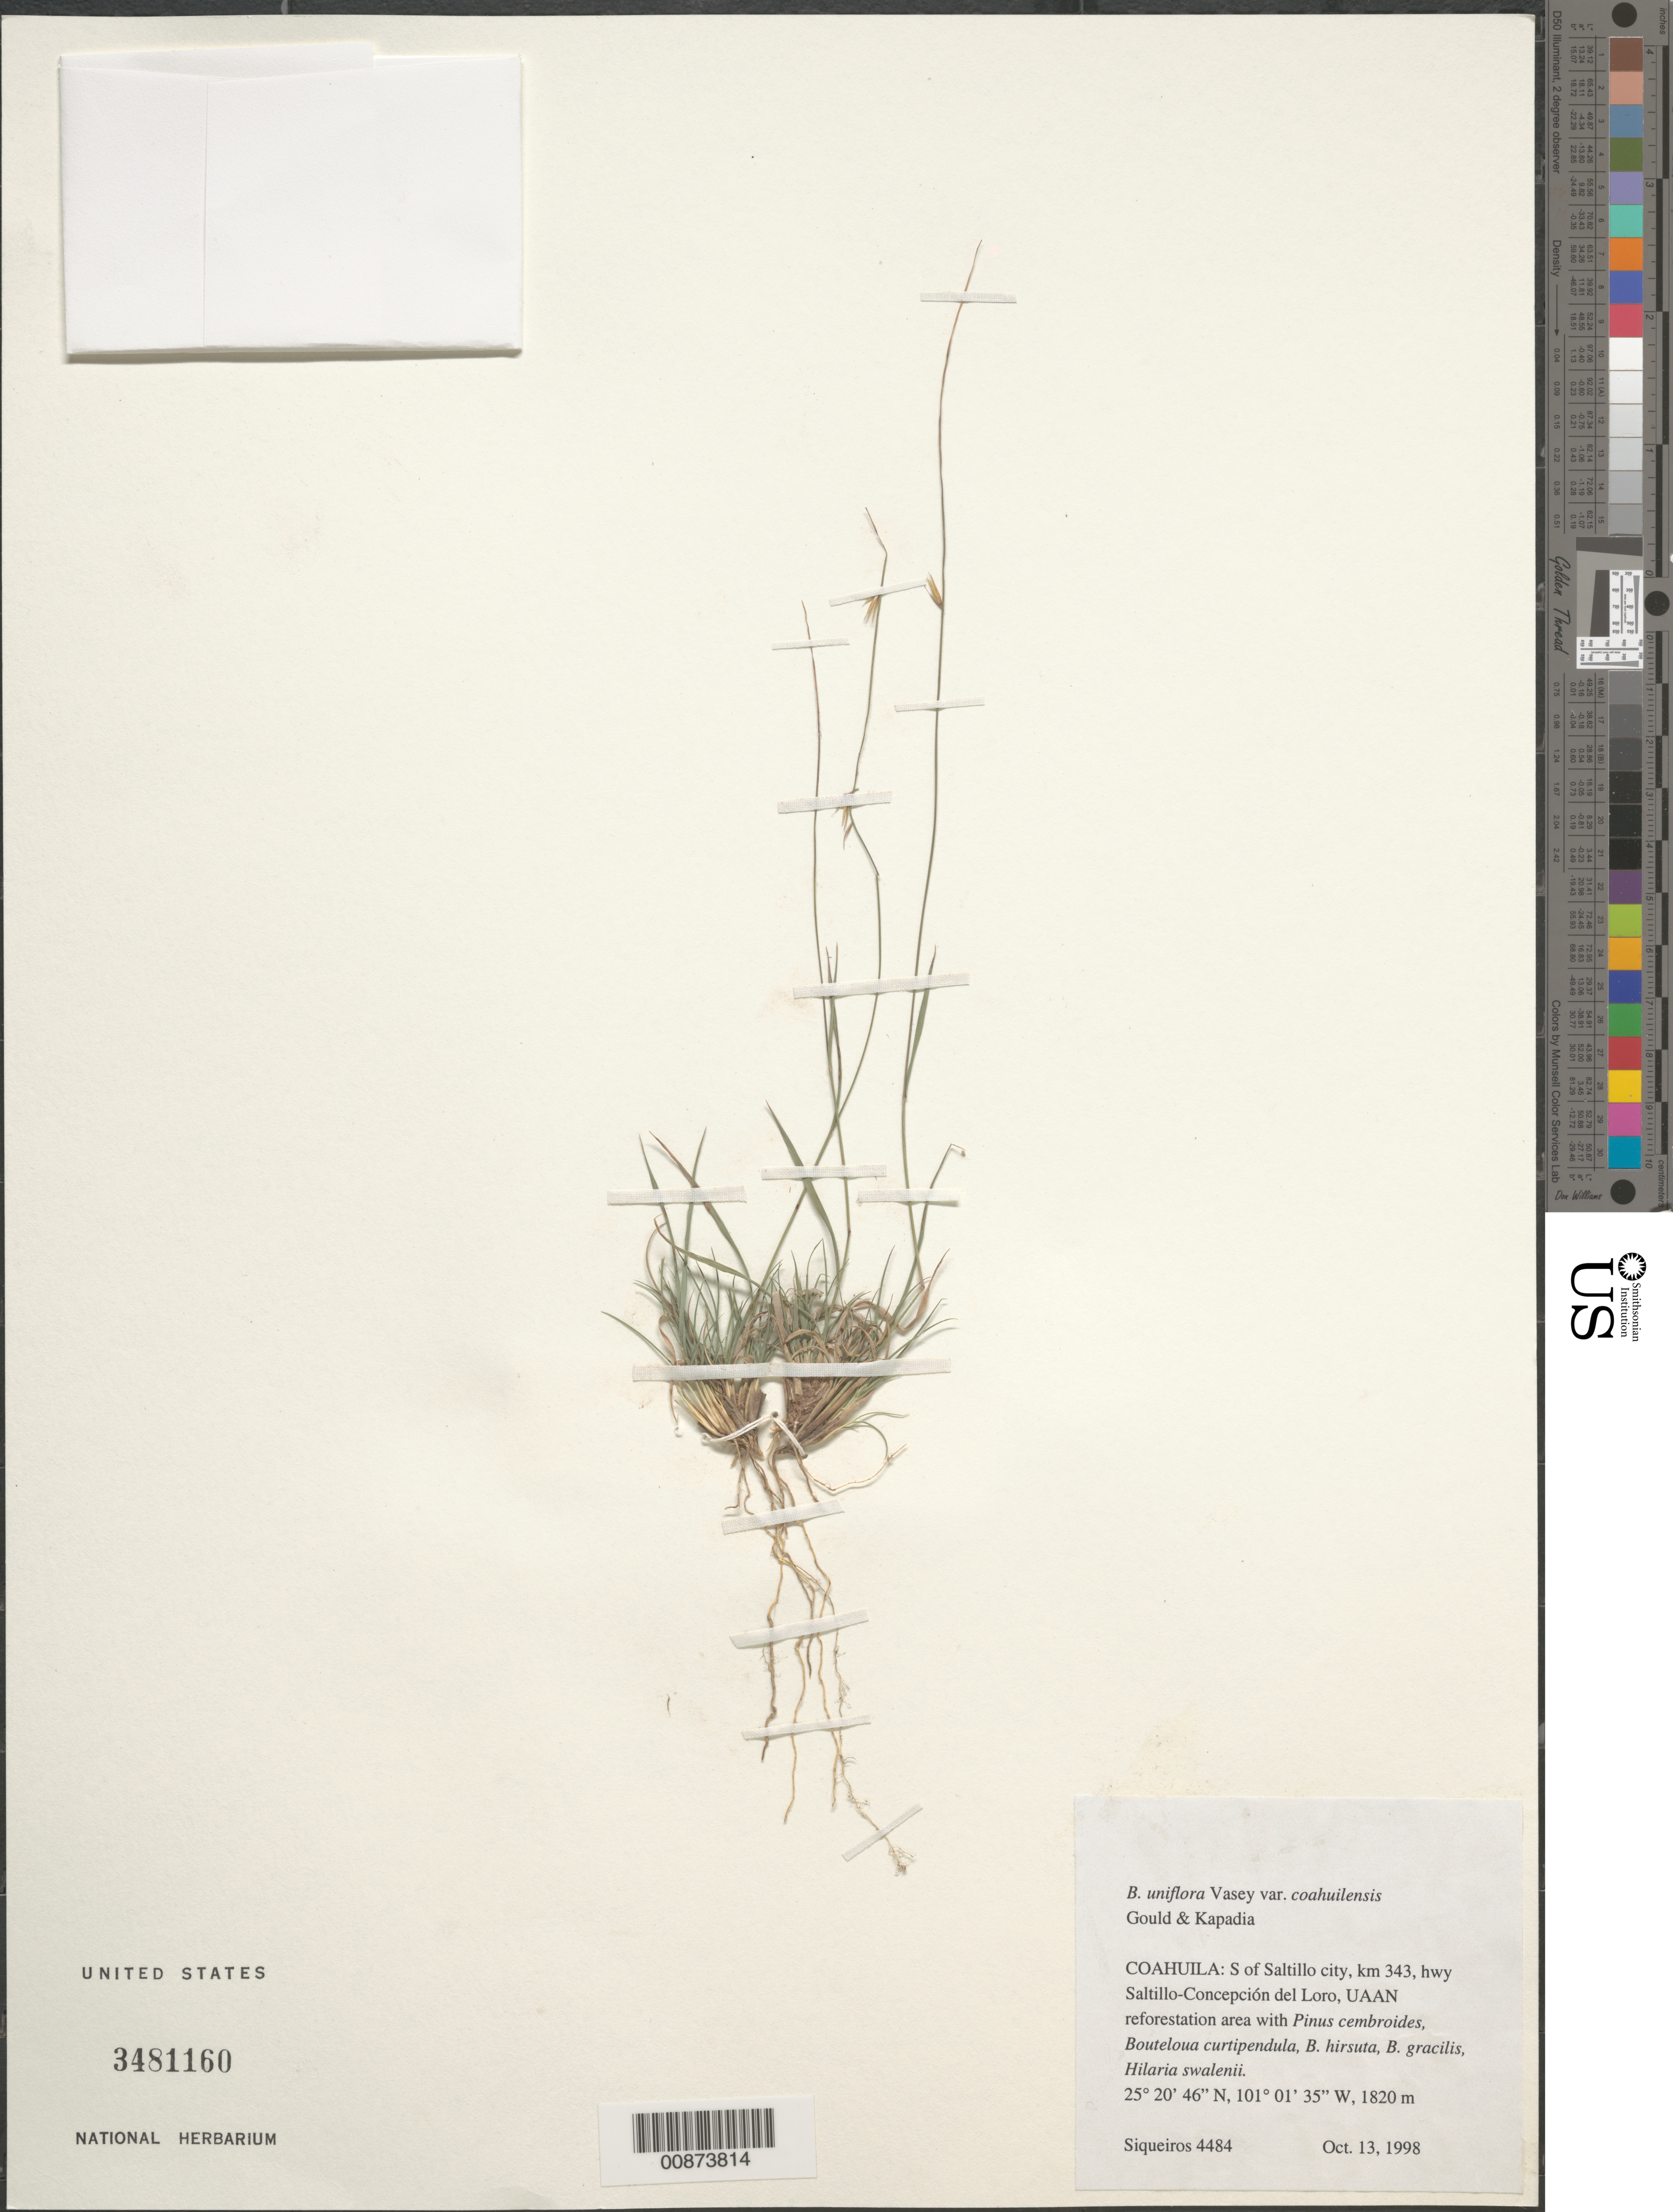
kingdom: Plantae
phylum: Tracheophyta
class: Liliopsida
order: Poales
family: Poaceae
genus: Bouteloua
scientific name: Bouteloua uniflora var. coahuilensis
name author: Gould & Kapadia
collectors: M. E. Siqueiros Delgado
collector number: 4484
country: Mexico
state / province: Coahuila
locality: S of Saltillo city, hwy Saltillo - Concepcion del Loro.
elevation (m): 1820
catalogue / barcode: US 3481160